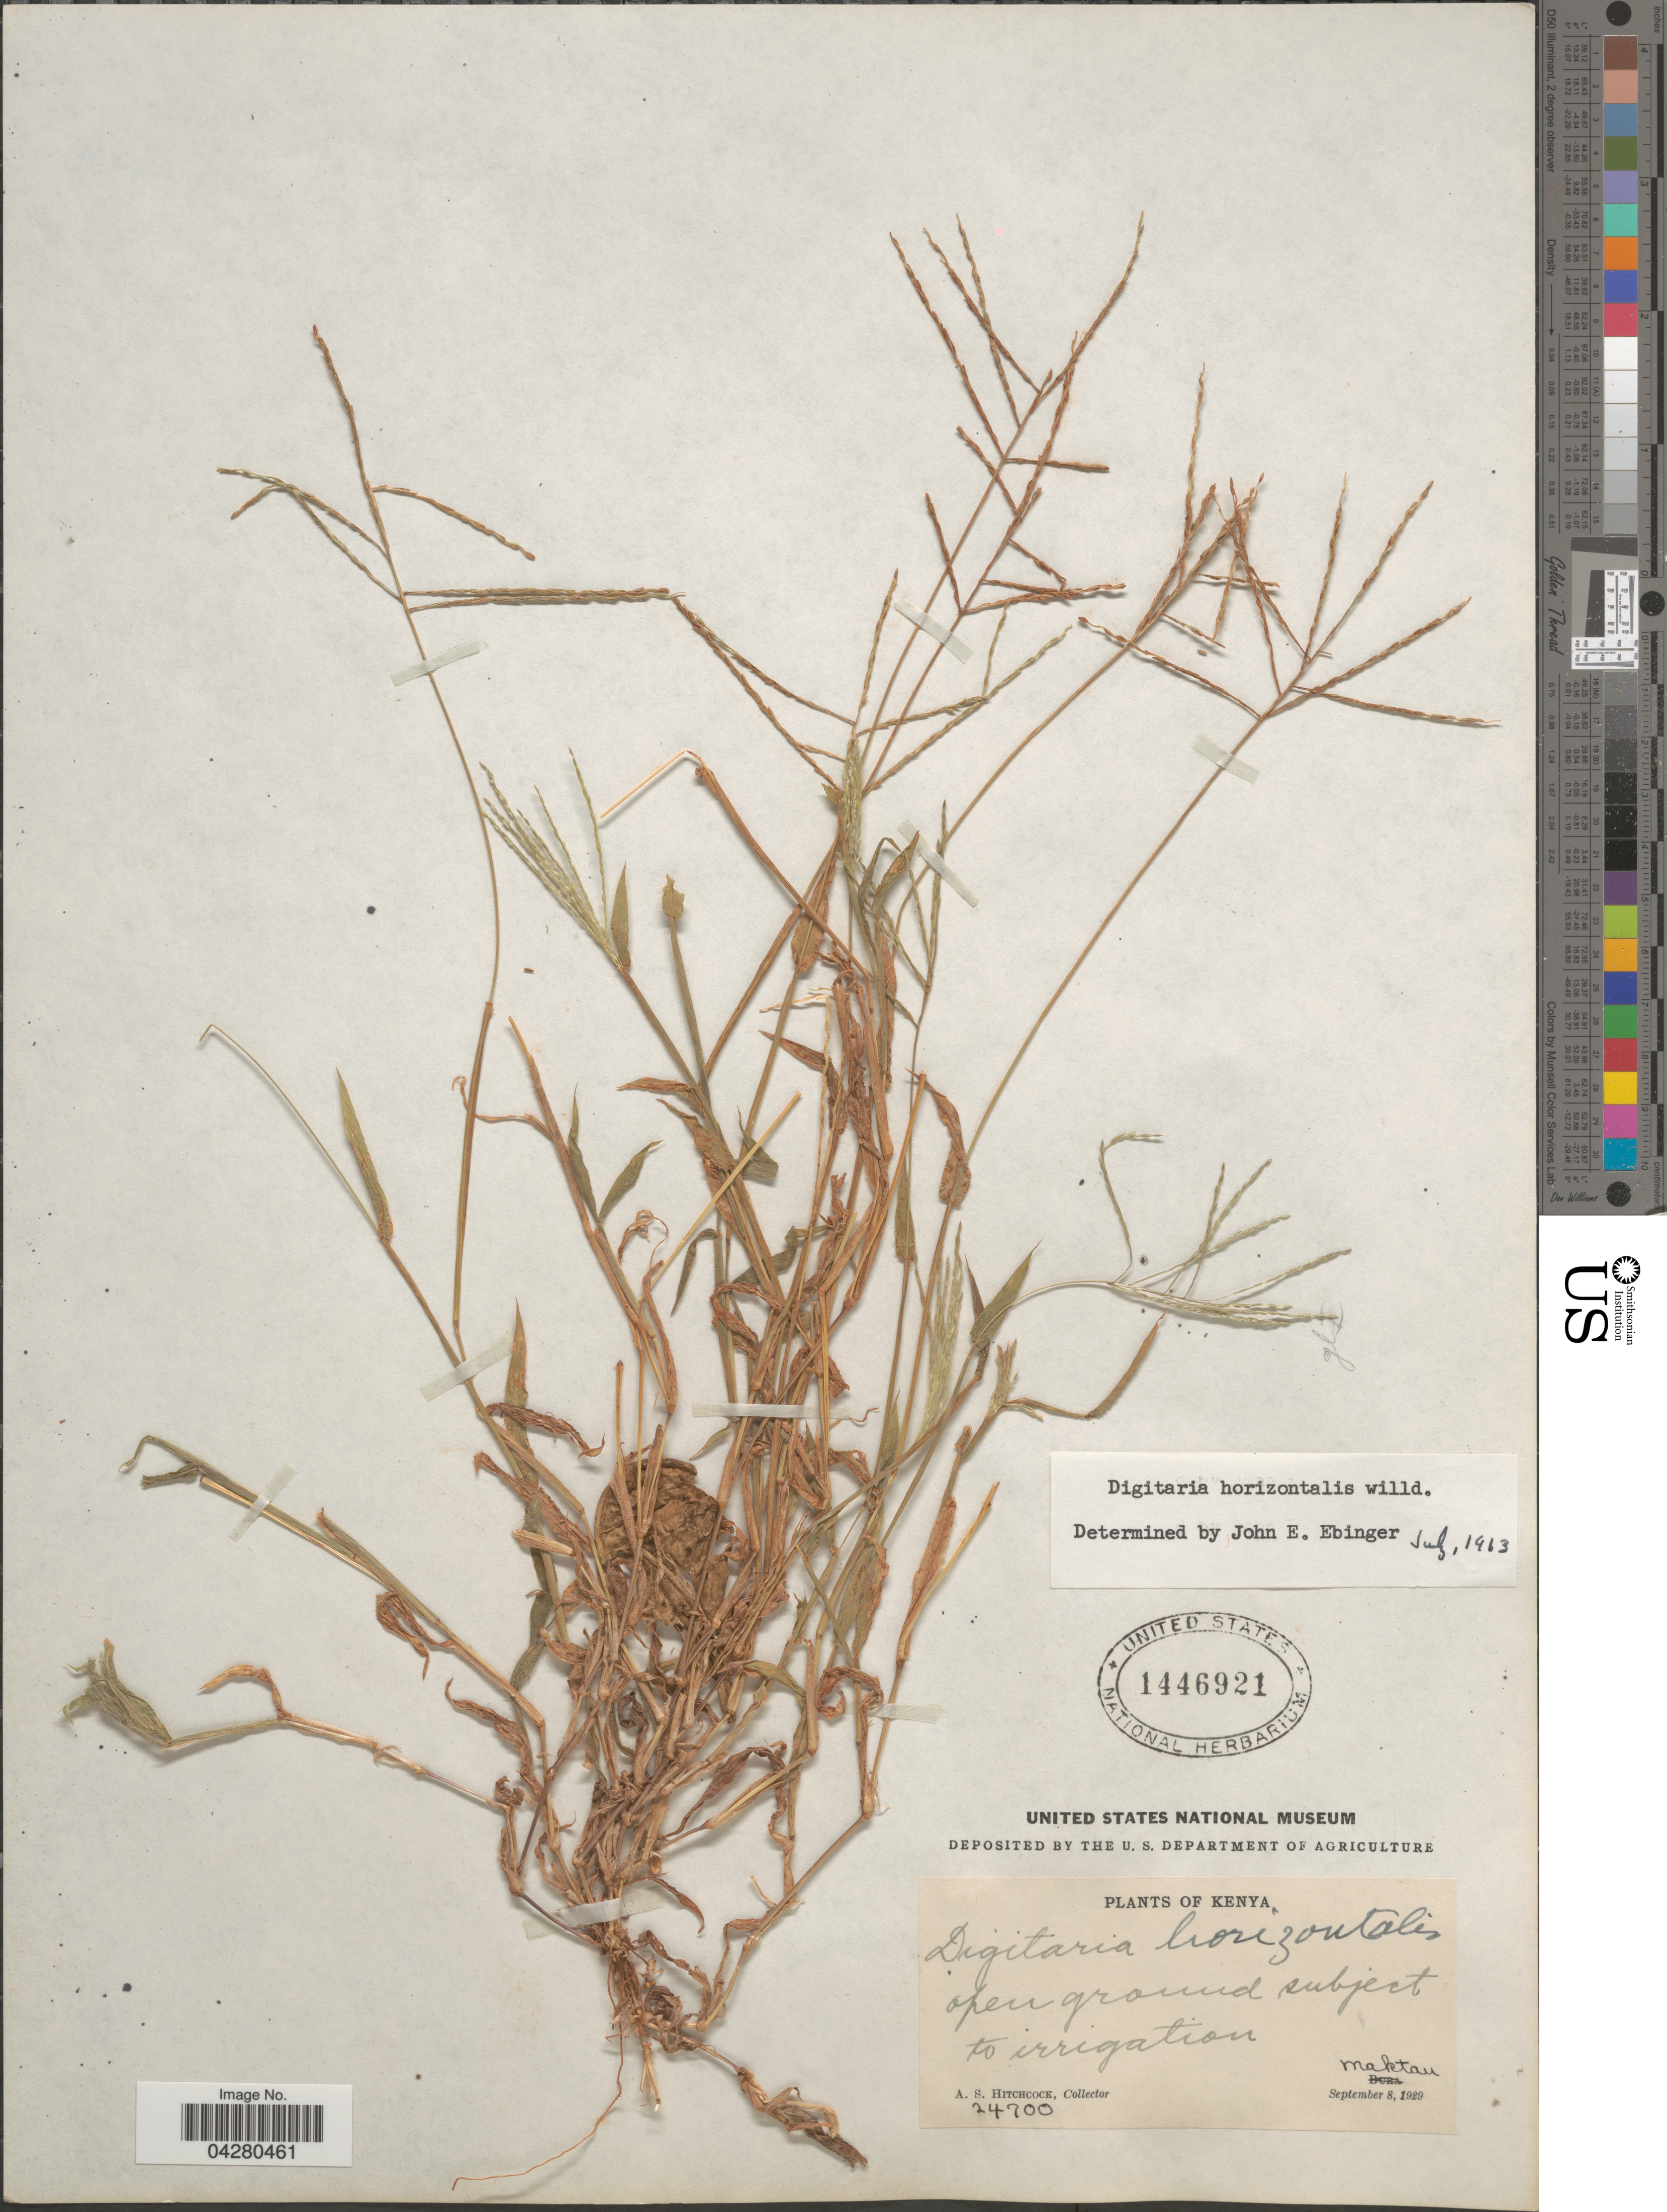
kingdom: Plantae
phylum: Tracheophyta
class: Liliopsida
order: Poales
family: Poaceae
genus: Digitaria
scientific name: Digitaria horizontalis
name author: Willd.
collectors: A. S. Hitchcock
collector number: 24700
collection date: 1929-09-08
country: Kenya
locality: Open ground subject to irrigation. Maktau.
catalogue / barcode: US 1446921